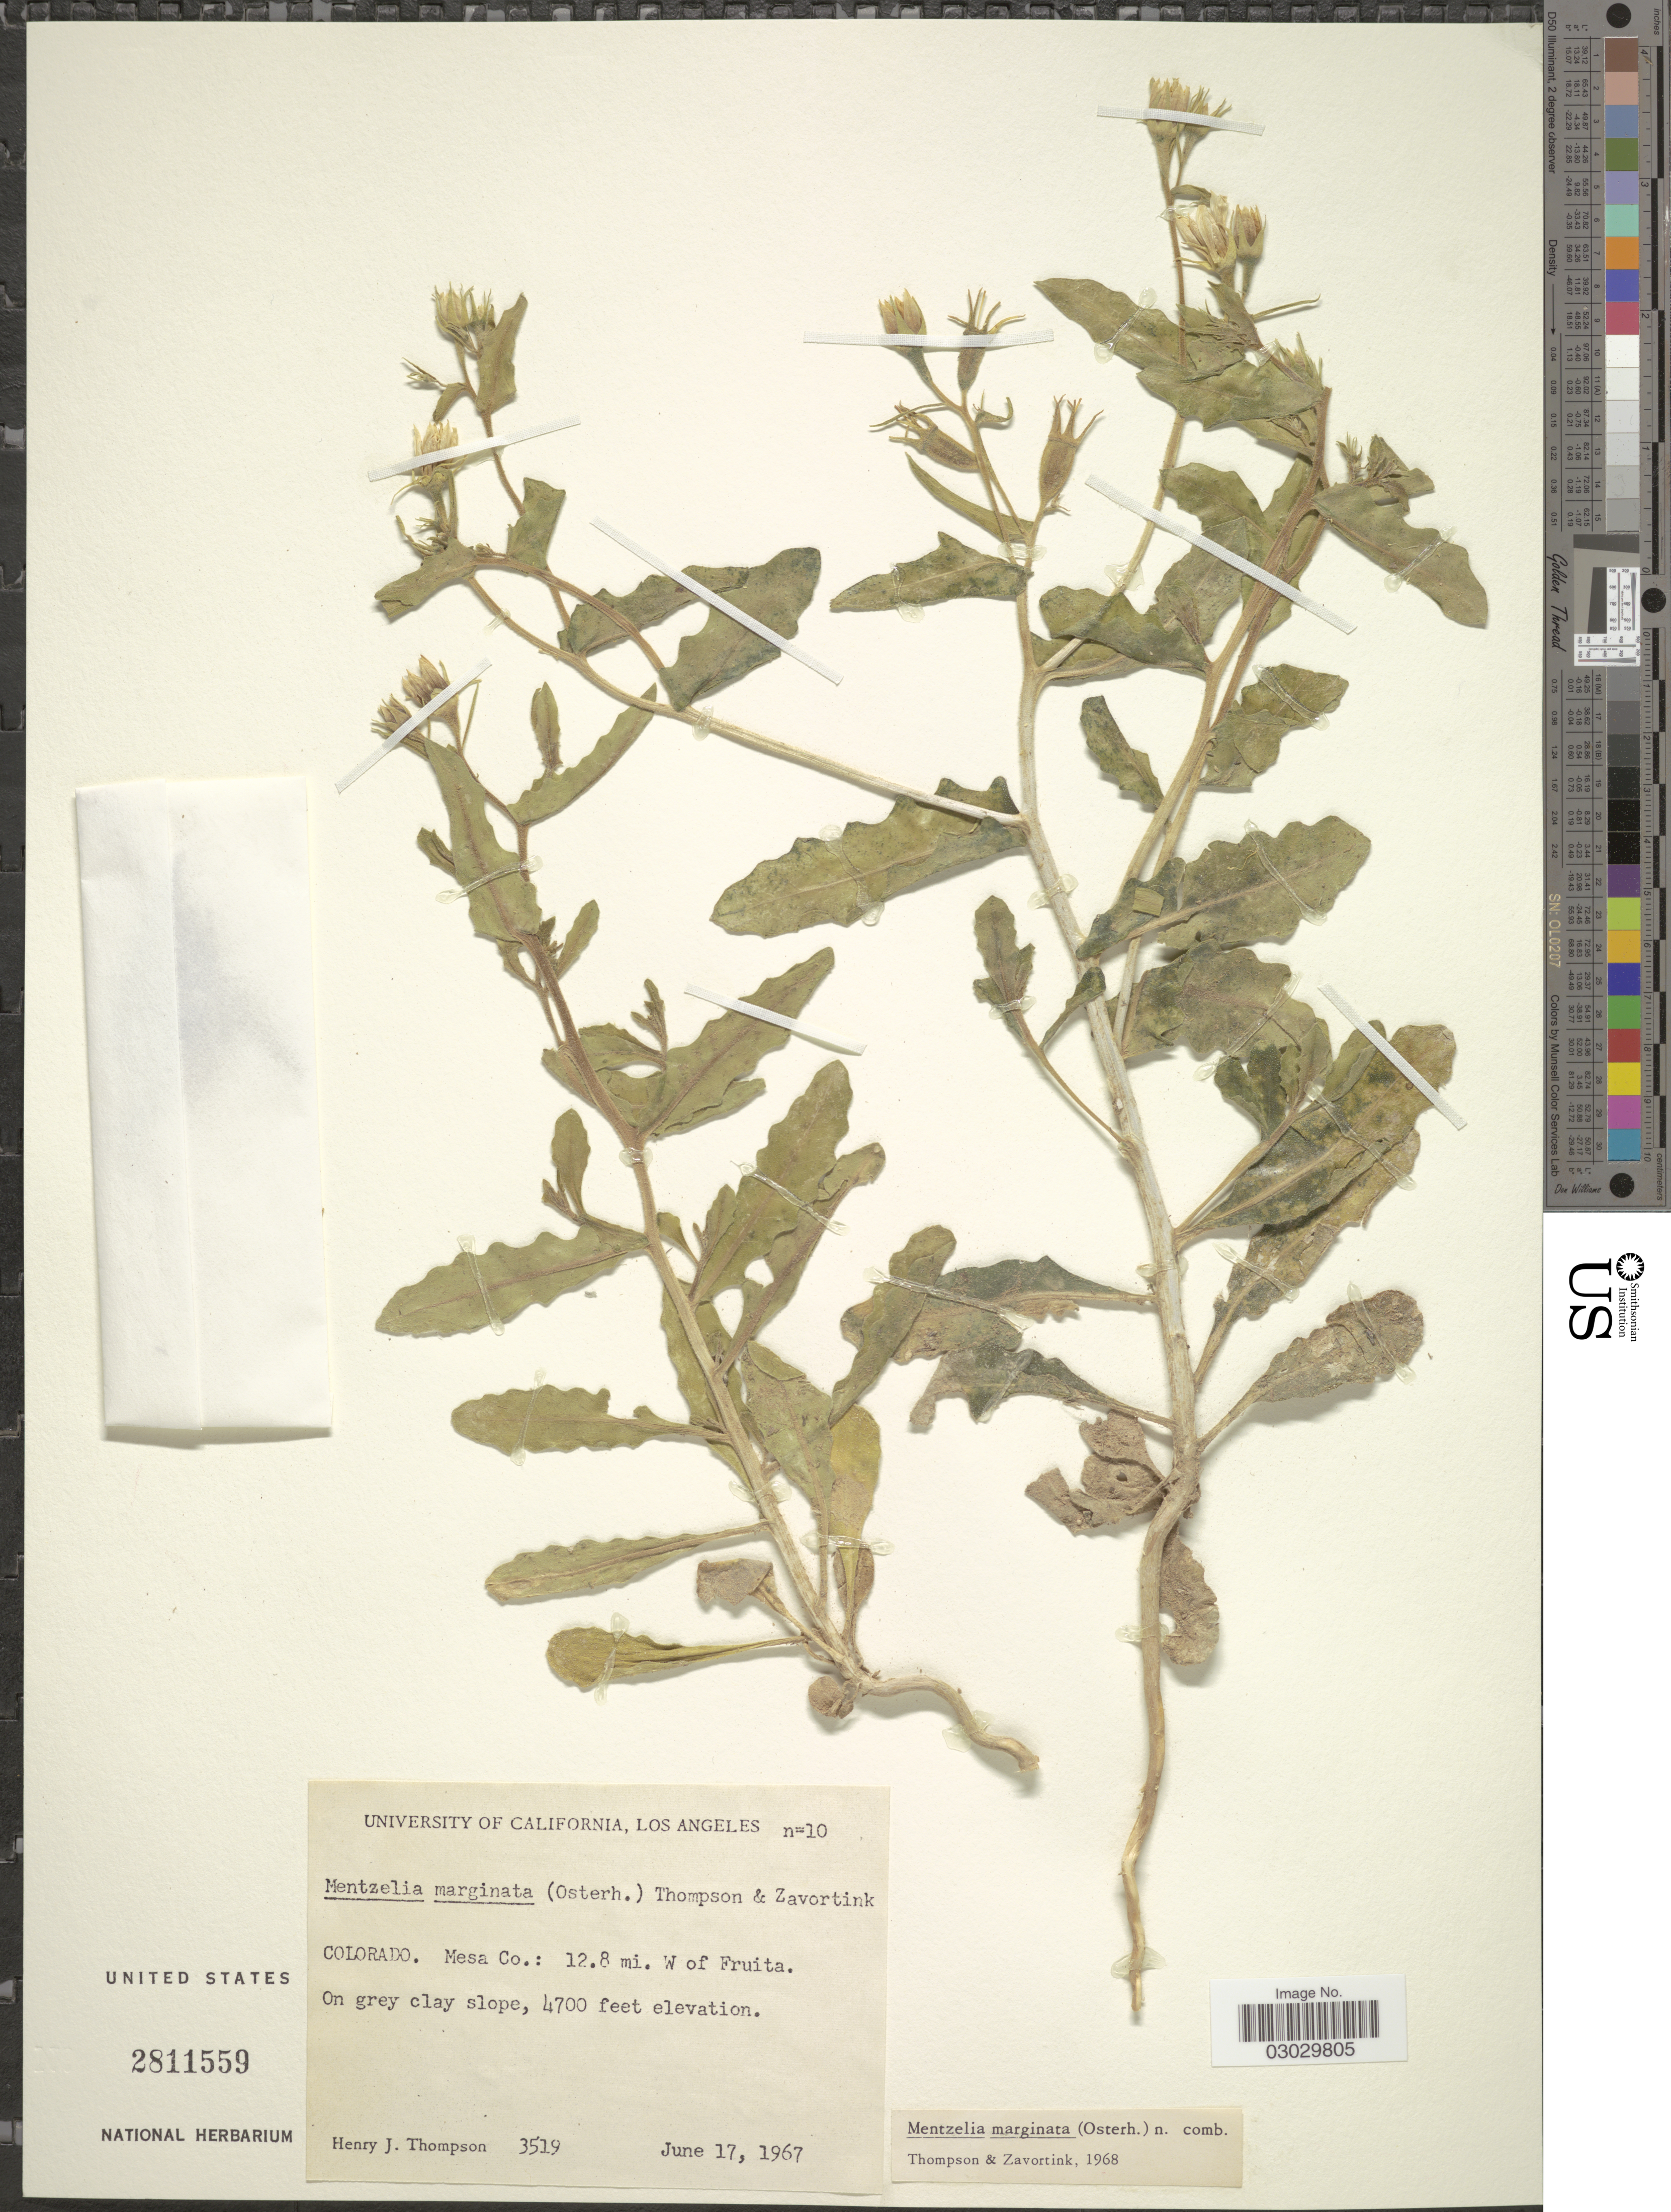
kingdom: Plantae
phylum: Tracheophyta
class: Magnoliopsida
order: Cornales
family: Loasaceae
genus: Mentzelia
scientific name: Mentzelia marginata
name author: (Osterh.) H.J. Thomps. & Prigge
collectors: H. J. Thompson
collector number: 3519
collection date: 1967-06-17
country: United States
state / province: Colorado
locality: Mesa Co.: 12.8 mi. W. of Fruita.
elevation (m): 1433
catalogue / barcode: US 2811559